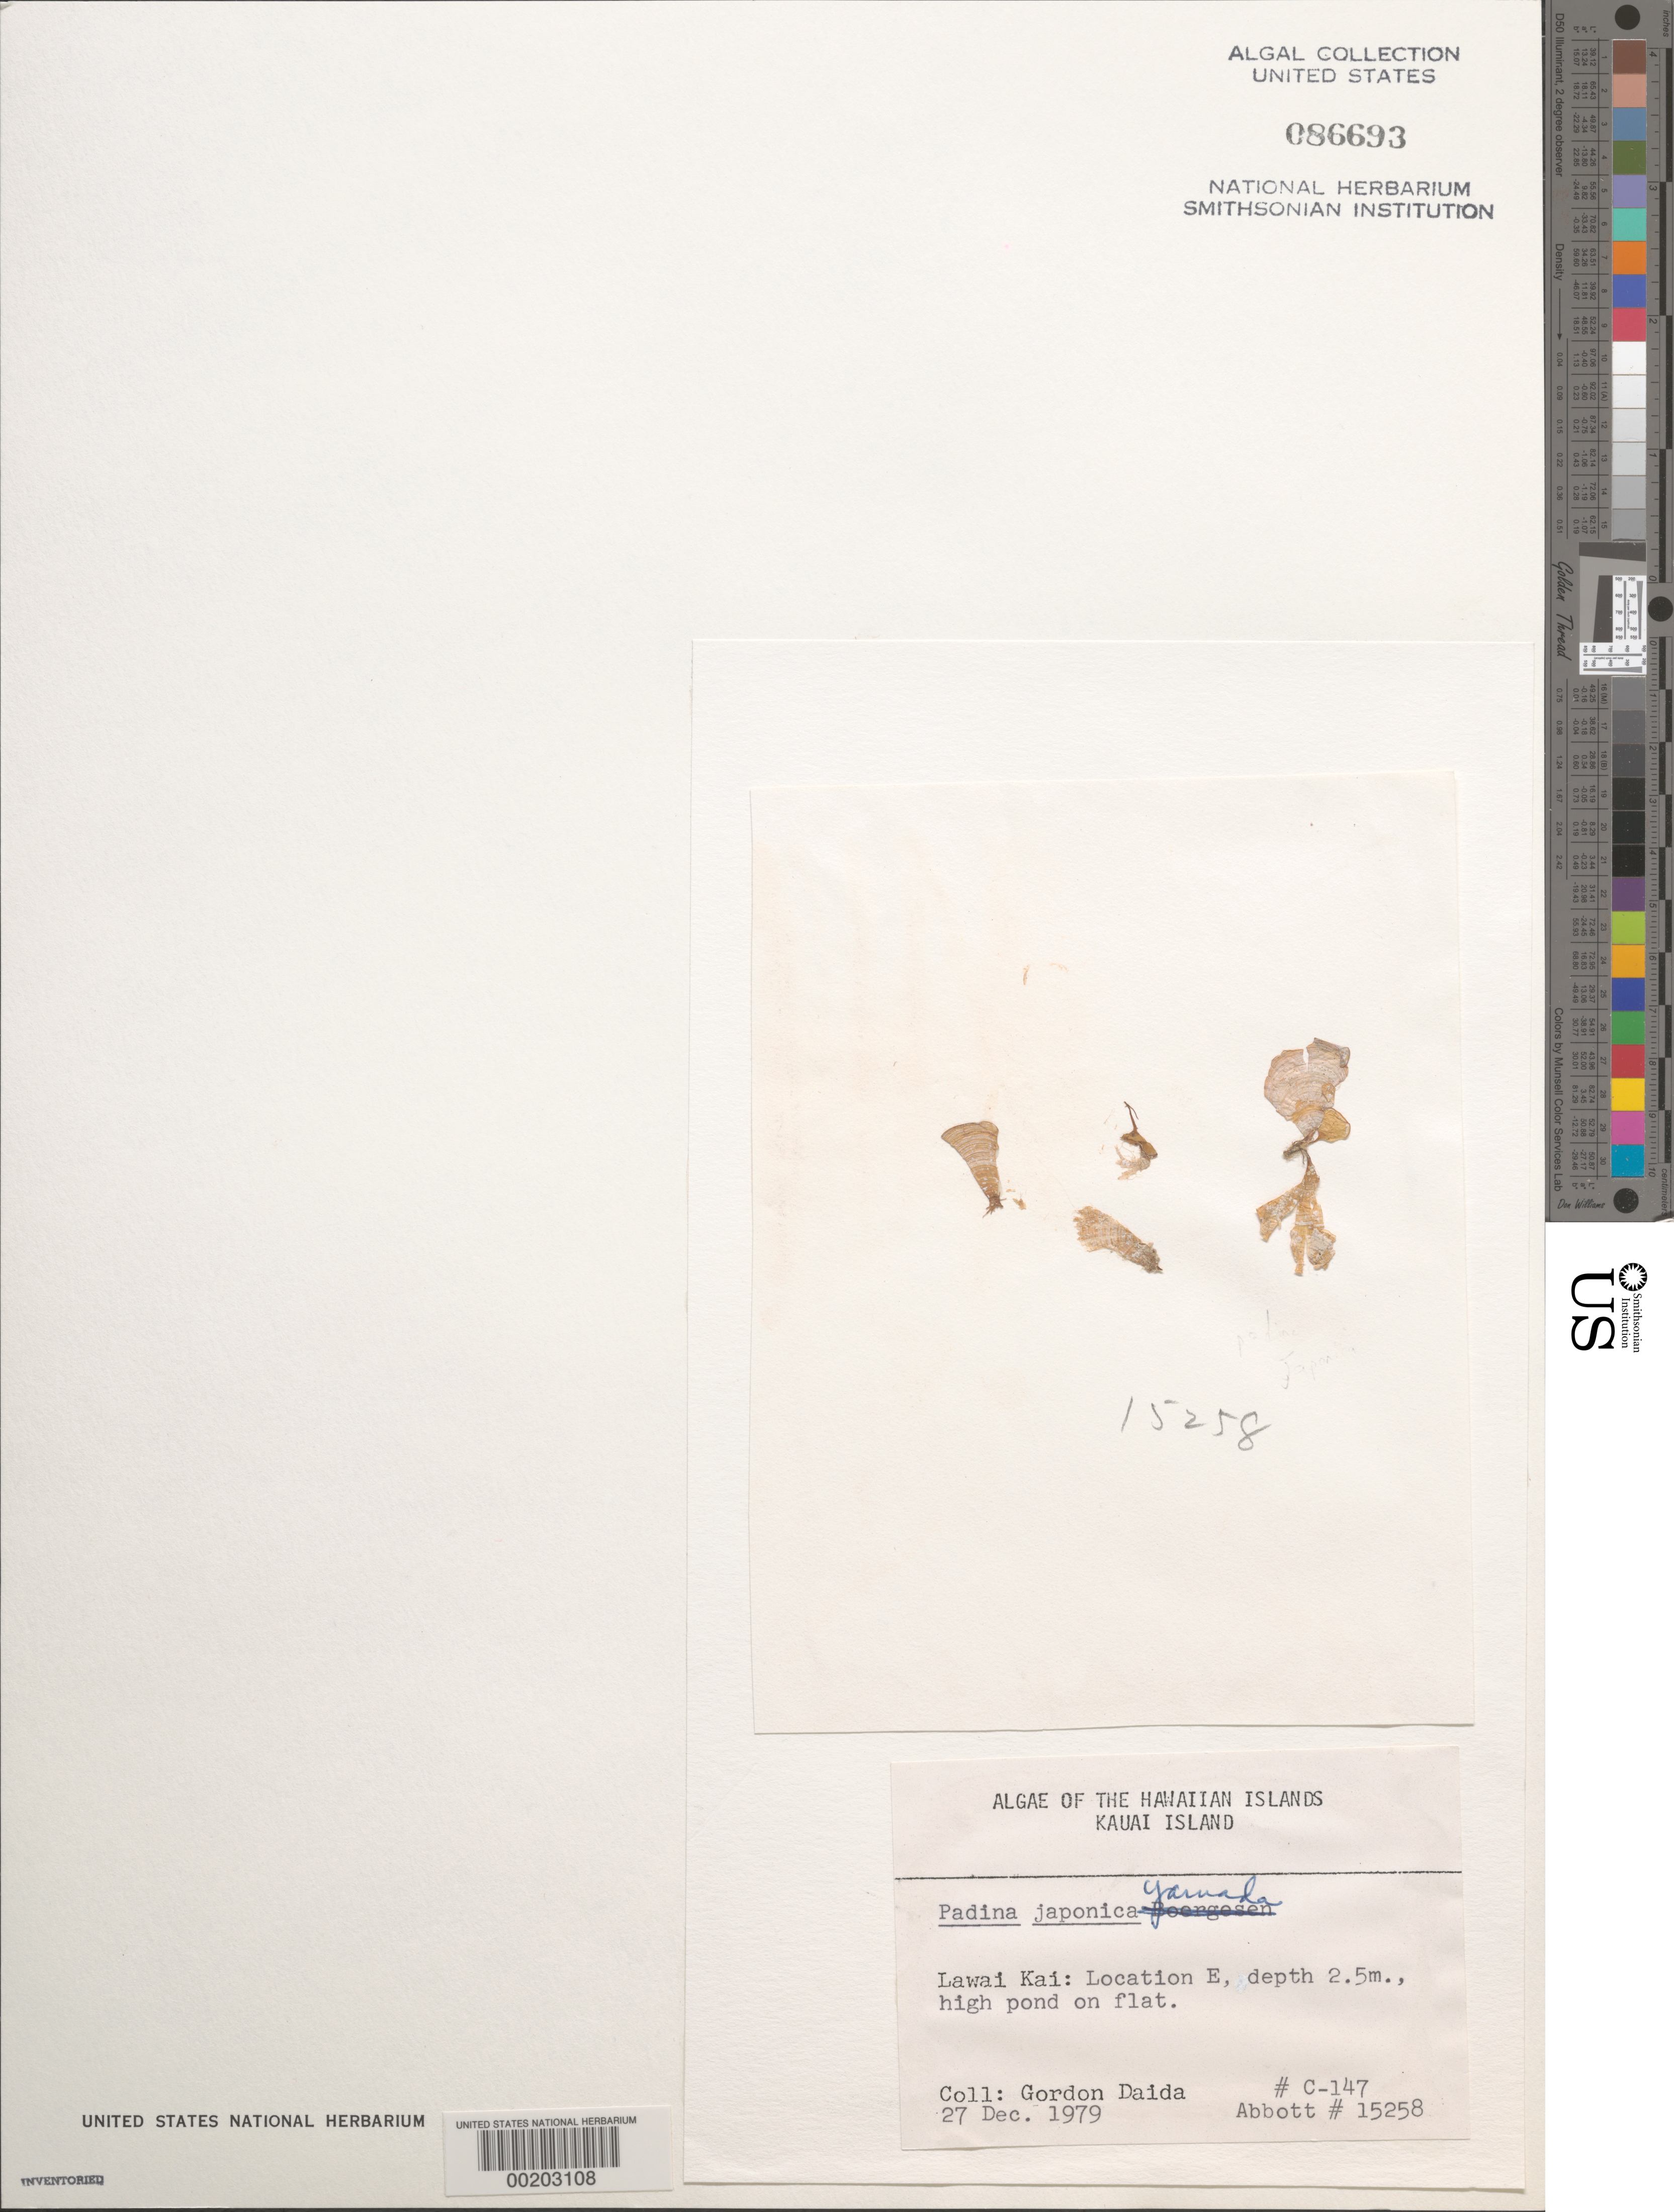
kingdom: Chromista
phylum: Ochrophyta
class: Phaeophyceae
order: Dictyotales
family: Dictyotaceae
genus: Padina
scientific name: Padina japonica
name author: Yamada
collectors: G. Daida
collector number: C147 & IAA 15258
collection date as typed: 27 Dec 1979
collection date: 1979-12-27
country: United States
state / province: Hawaii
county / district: Kauai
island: Kaua'i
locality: Lawai Kai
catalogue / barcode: US 86693